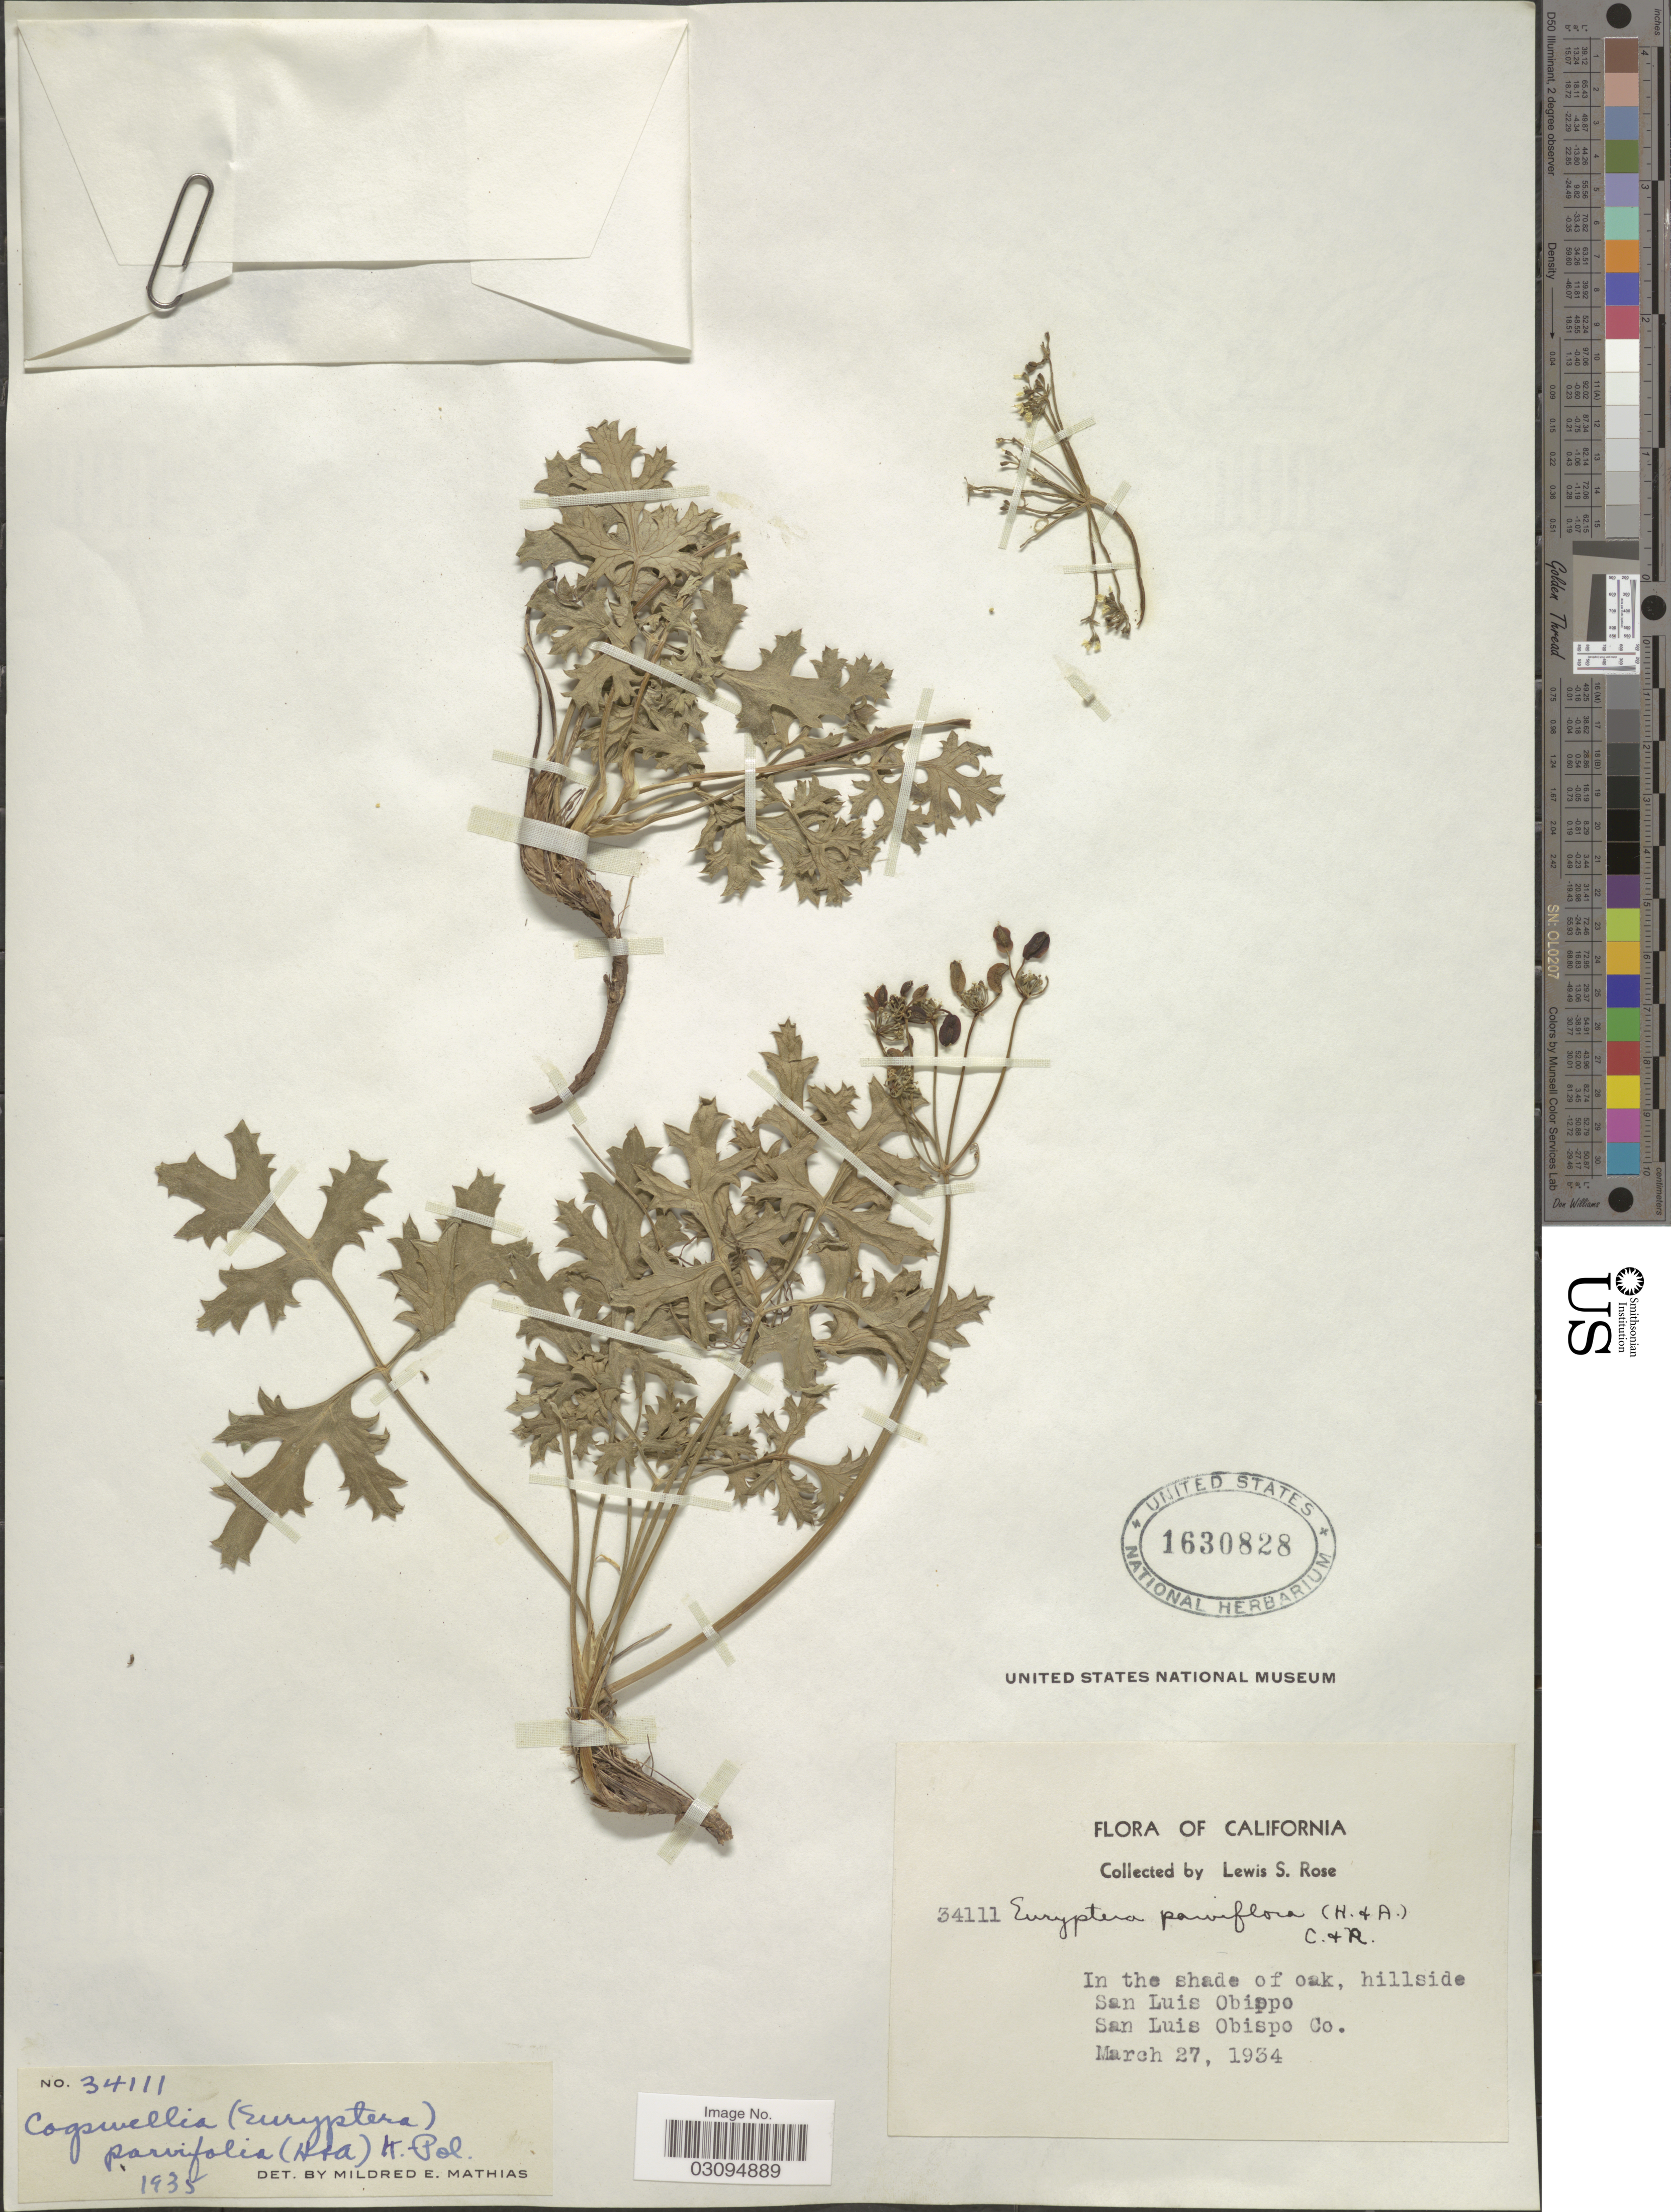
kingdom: Plantae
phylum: Tracheophyta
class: Magnoliopsida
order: Apiales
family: Apiaceae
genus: Lomatium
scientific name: Lomatium parvifolium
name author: (Hook. & Arn.) Jeps.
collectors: L. S. Rose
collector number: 34111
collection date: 1934-03-27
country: United States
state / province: California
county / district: San Luis Obispo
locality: San Luis Obispo, San Luis Obispo Co.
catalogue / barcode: US 1630828